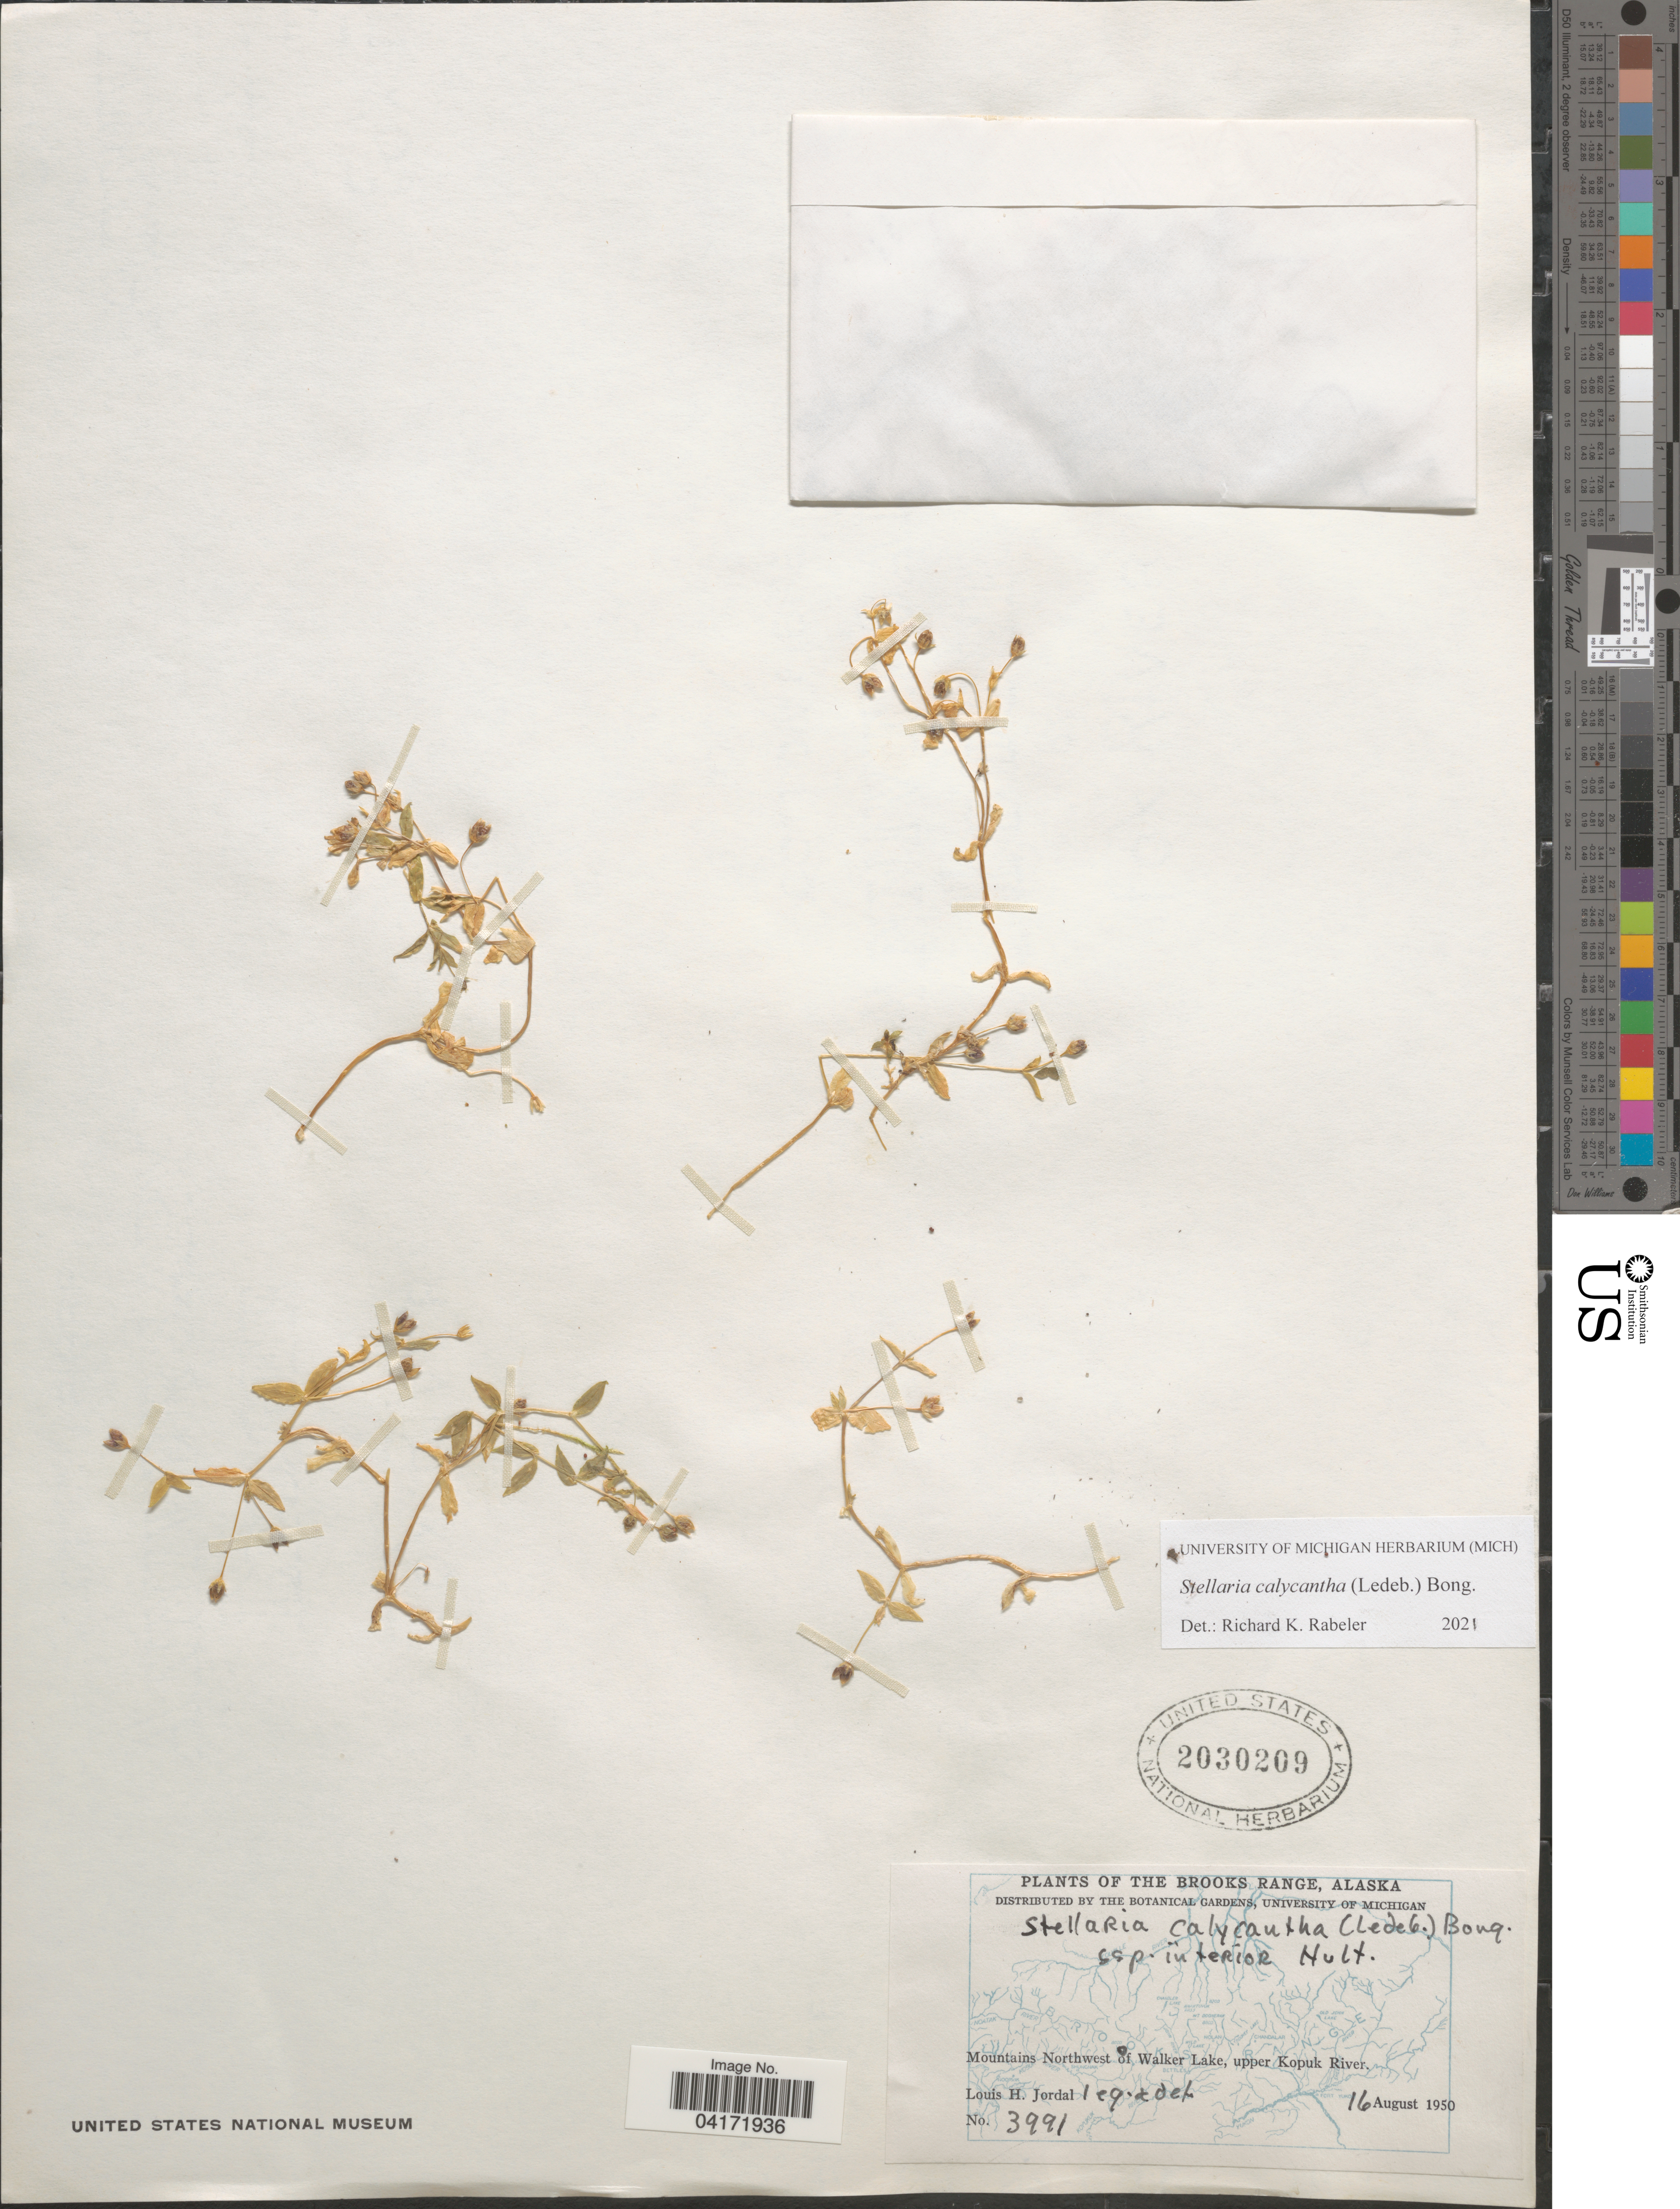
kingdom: Plantae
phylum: Tracheophyta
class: Magnoliopsida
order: Caryophyllales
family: Caryophyllaceae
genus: Stellaria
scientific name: Stellaria calycantha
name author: (Ledeb.) Bong.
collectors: L. Jordal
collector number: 3991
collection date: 1950-08-16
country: United States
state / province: Alaska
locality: The Brooks Range. Mountains Northwest of Walker Lake, upper Kopuk River.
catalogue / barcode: US 2030209